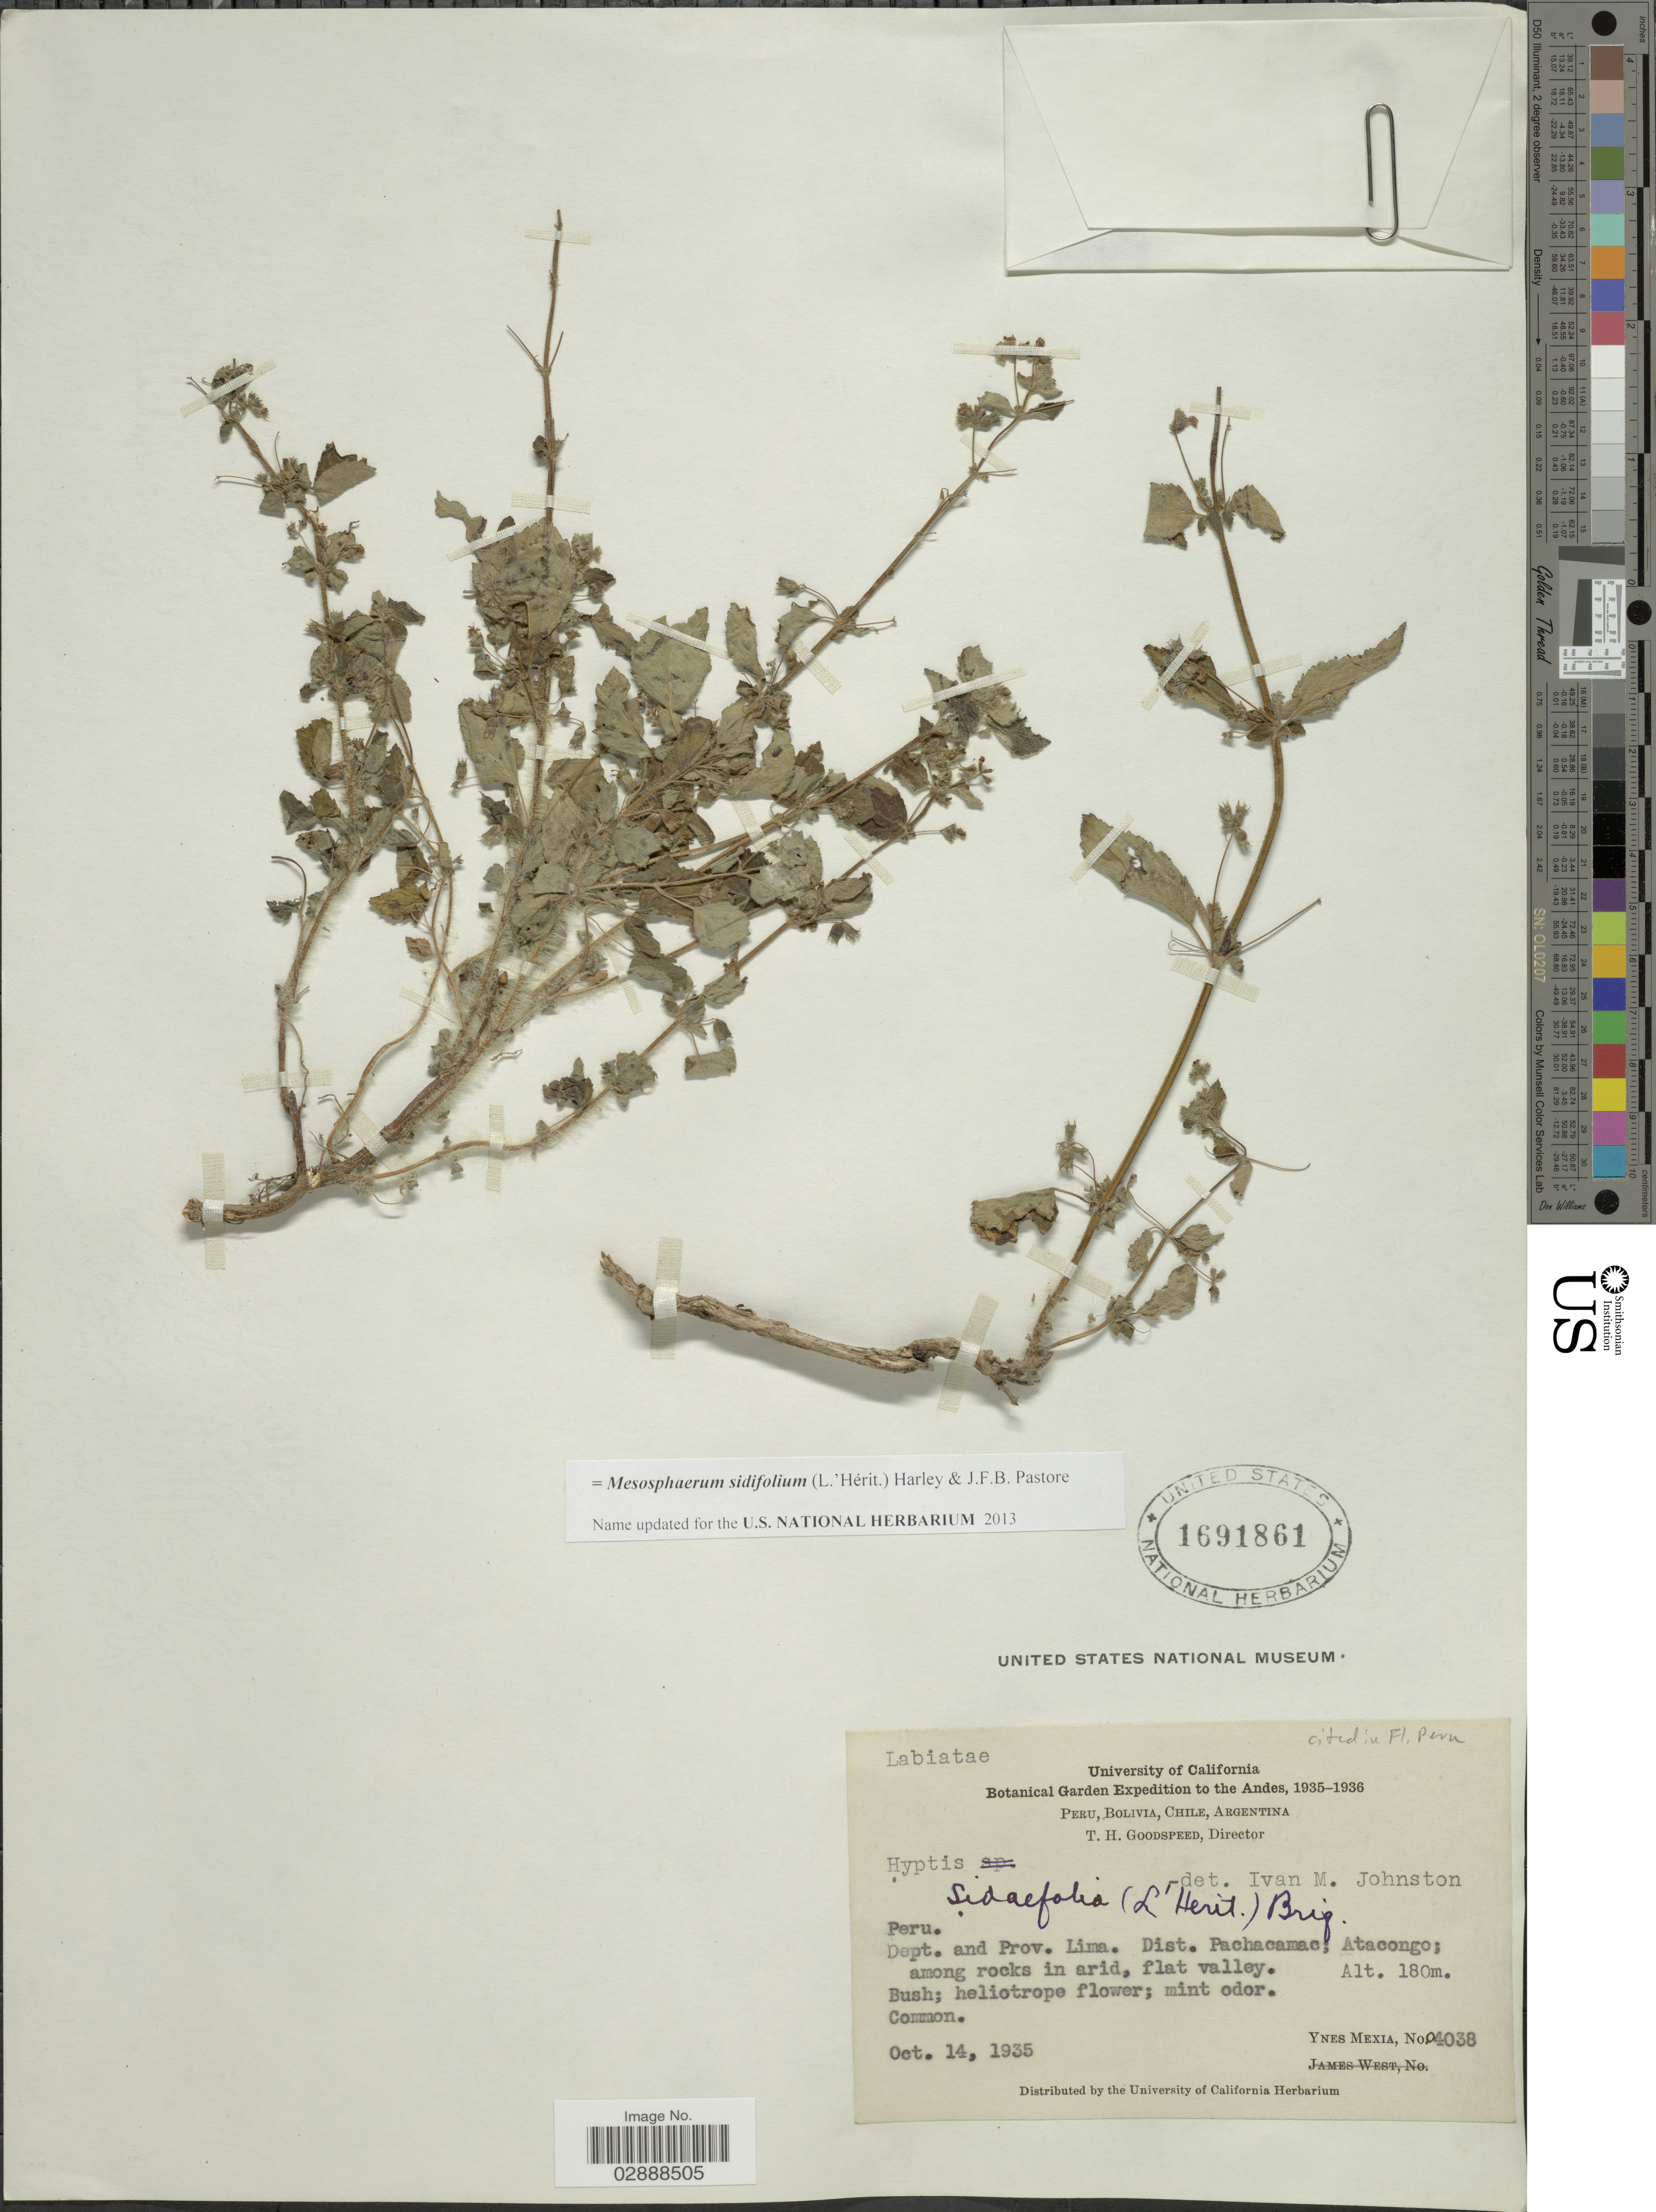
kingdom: Plantae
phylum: Tracheophyta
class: Magnoliopsida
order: Lamiales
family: Lamiaceae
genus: Mesosphaerum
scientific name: Mesosphaerum sidifolium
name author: (L'Hér.) Harley & J.F.B. Pastore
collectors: Y. Mexia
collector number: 4038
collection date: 1935-10-14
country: Peru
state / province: Lima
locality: Dept. and Prov. Lima. Dist. Pachacamac; Atacongo.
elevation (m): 180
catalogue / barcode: US 1691861